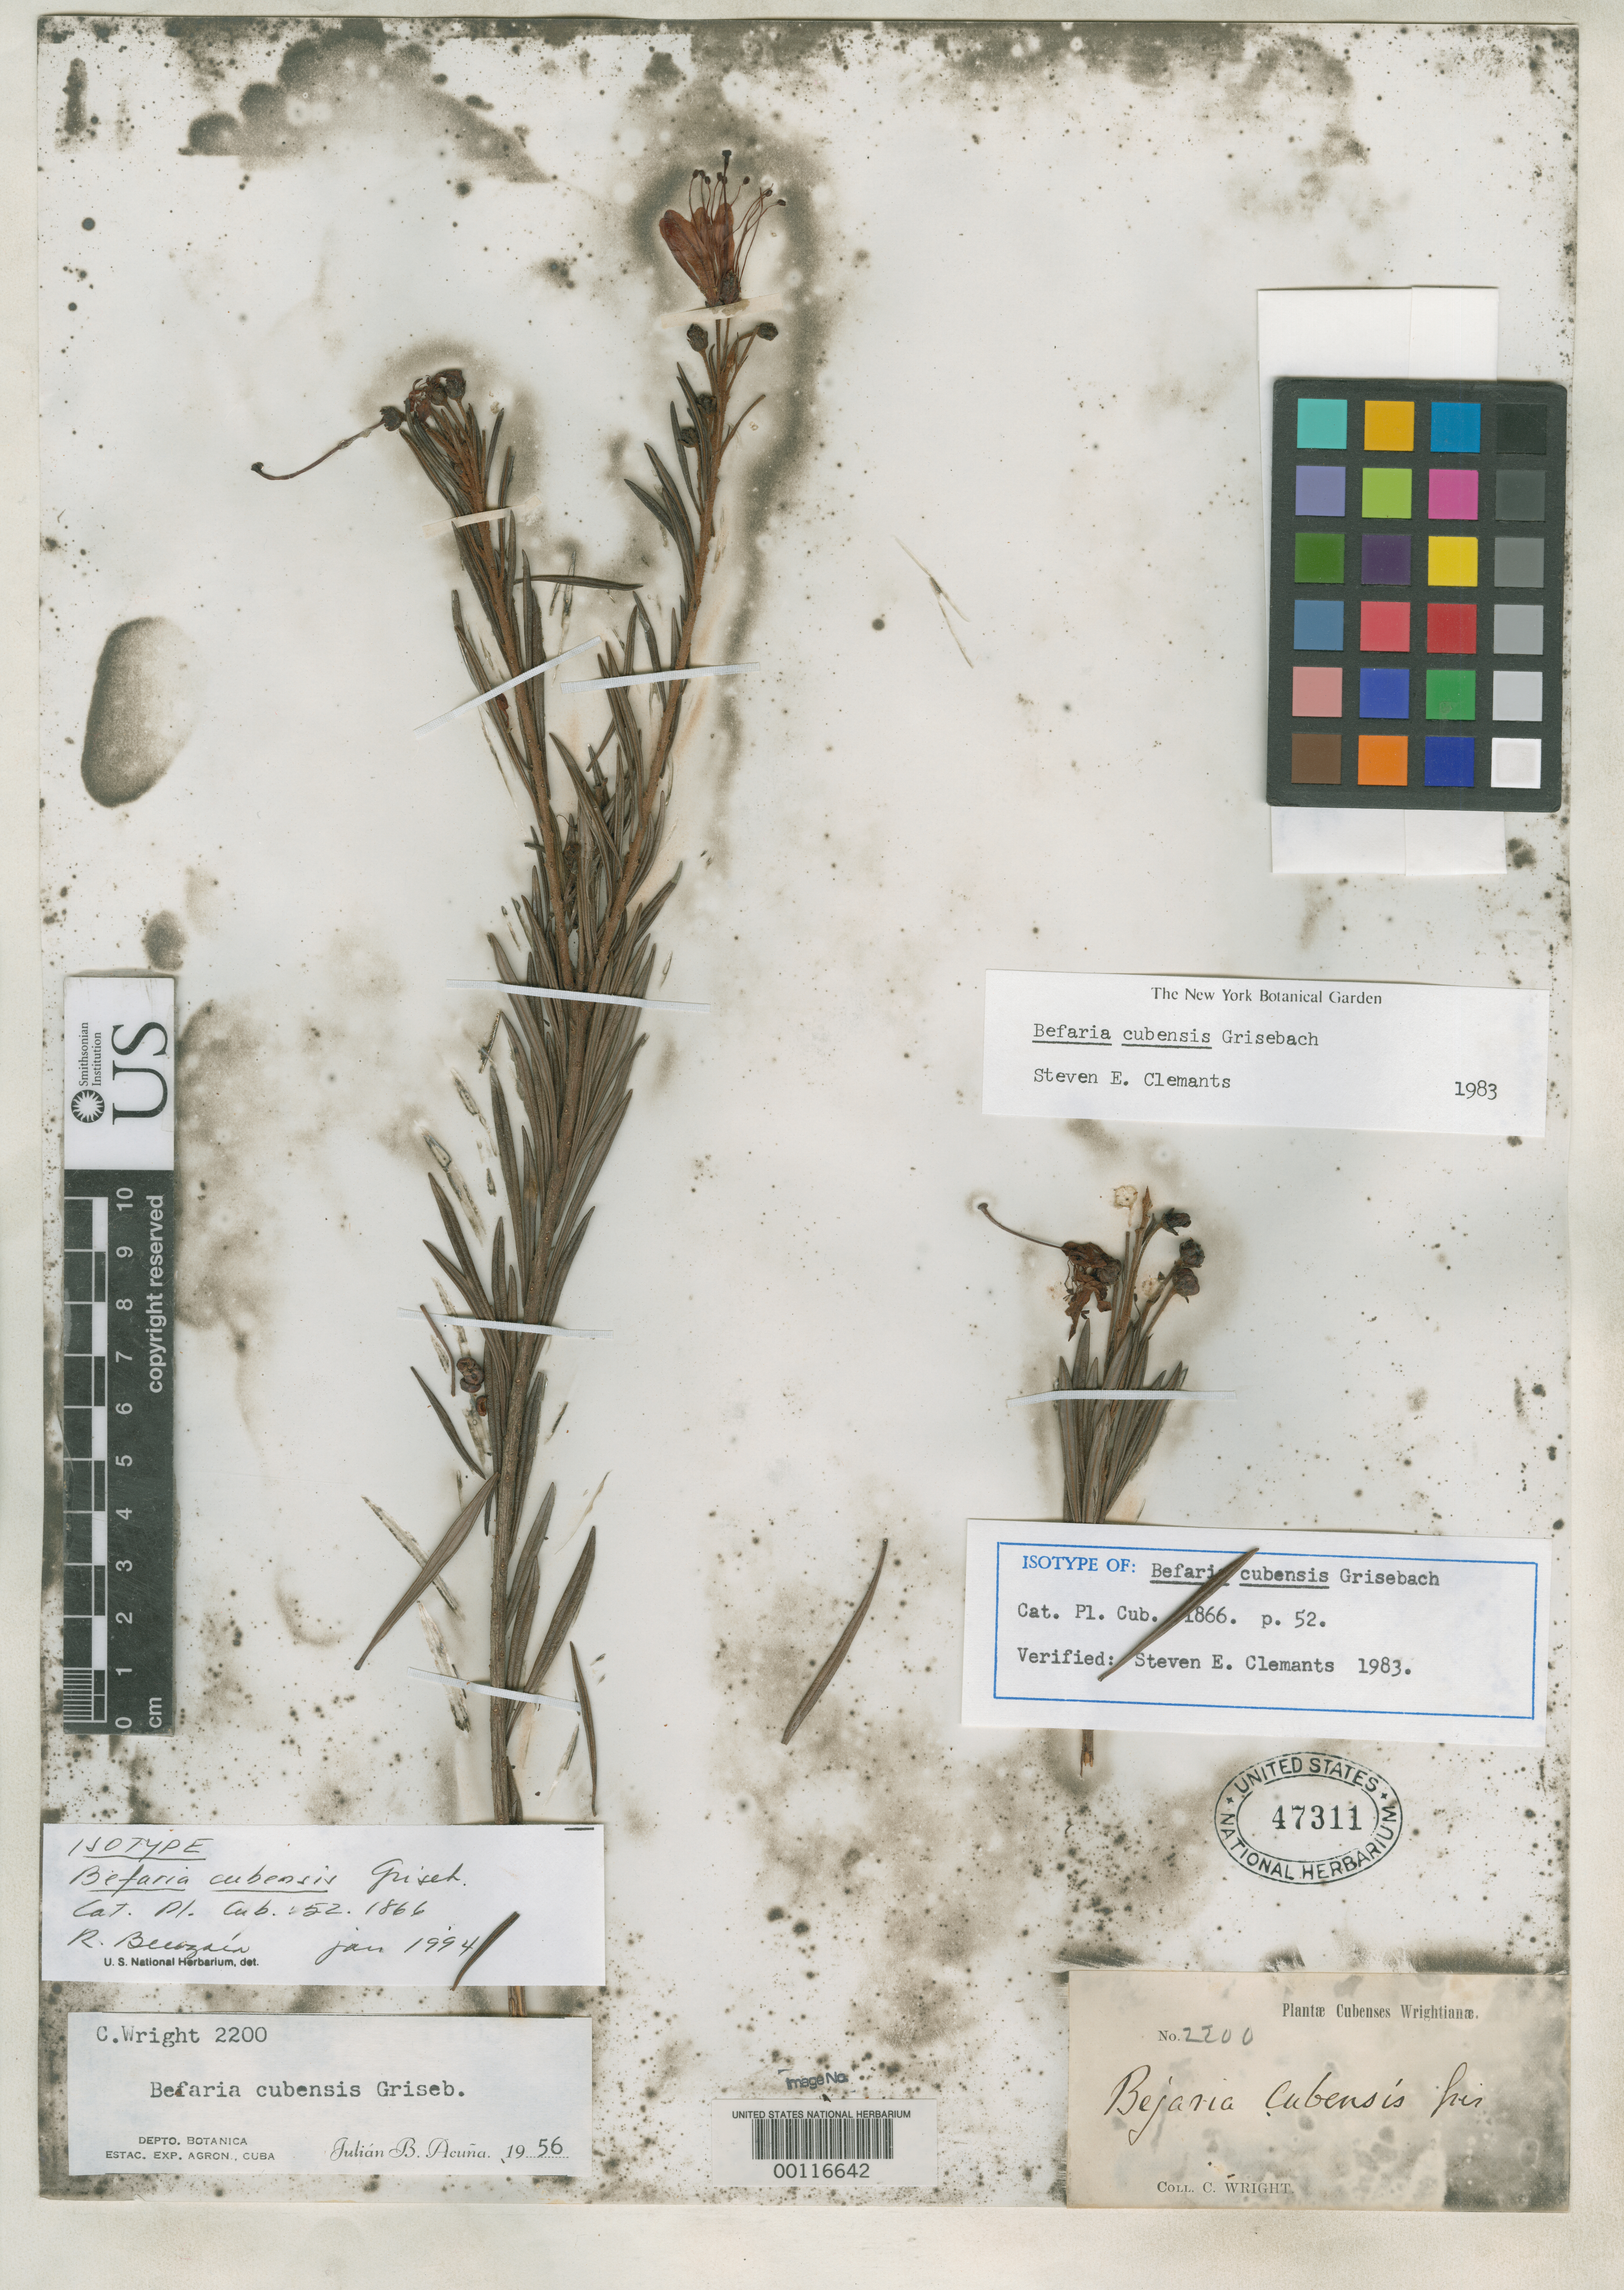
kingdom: Plantae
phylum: Tracheophyta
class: Magnoliopsida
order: Ericales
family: Ericaceae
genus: Befaria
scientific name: Befaria cubensis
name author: Griseb.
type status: Isotype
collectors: C. Wright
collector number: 2200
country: Cuba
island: Greater Antilles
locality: Western Cuba.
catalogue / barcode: US 47311